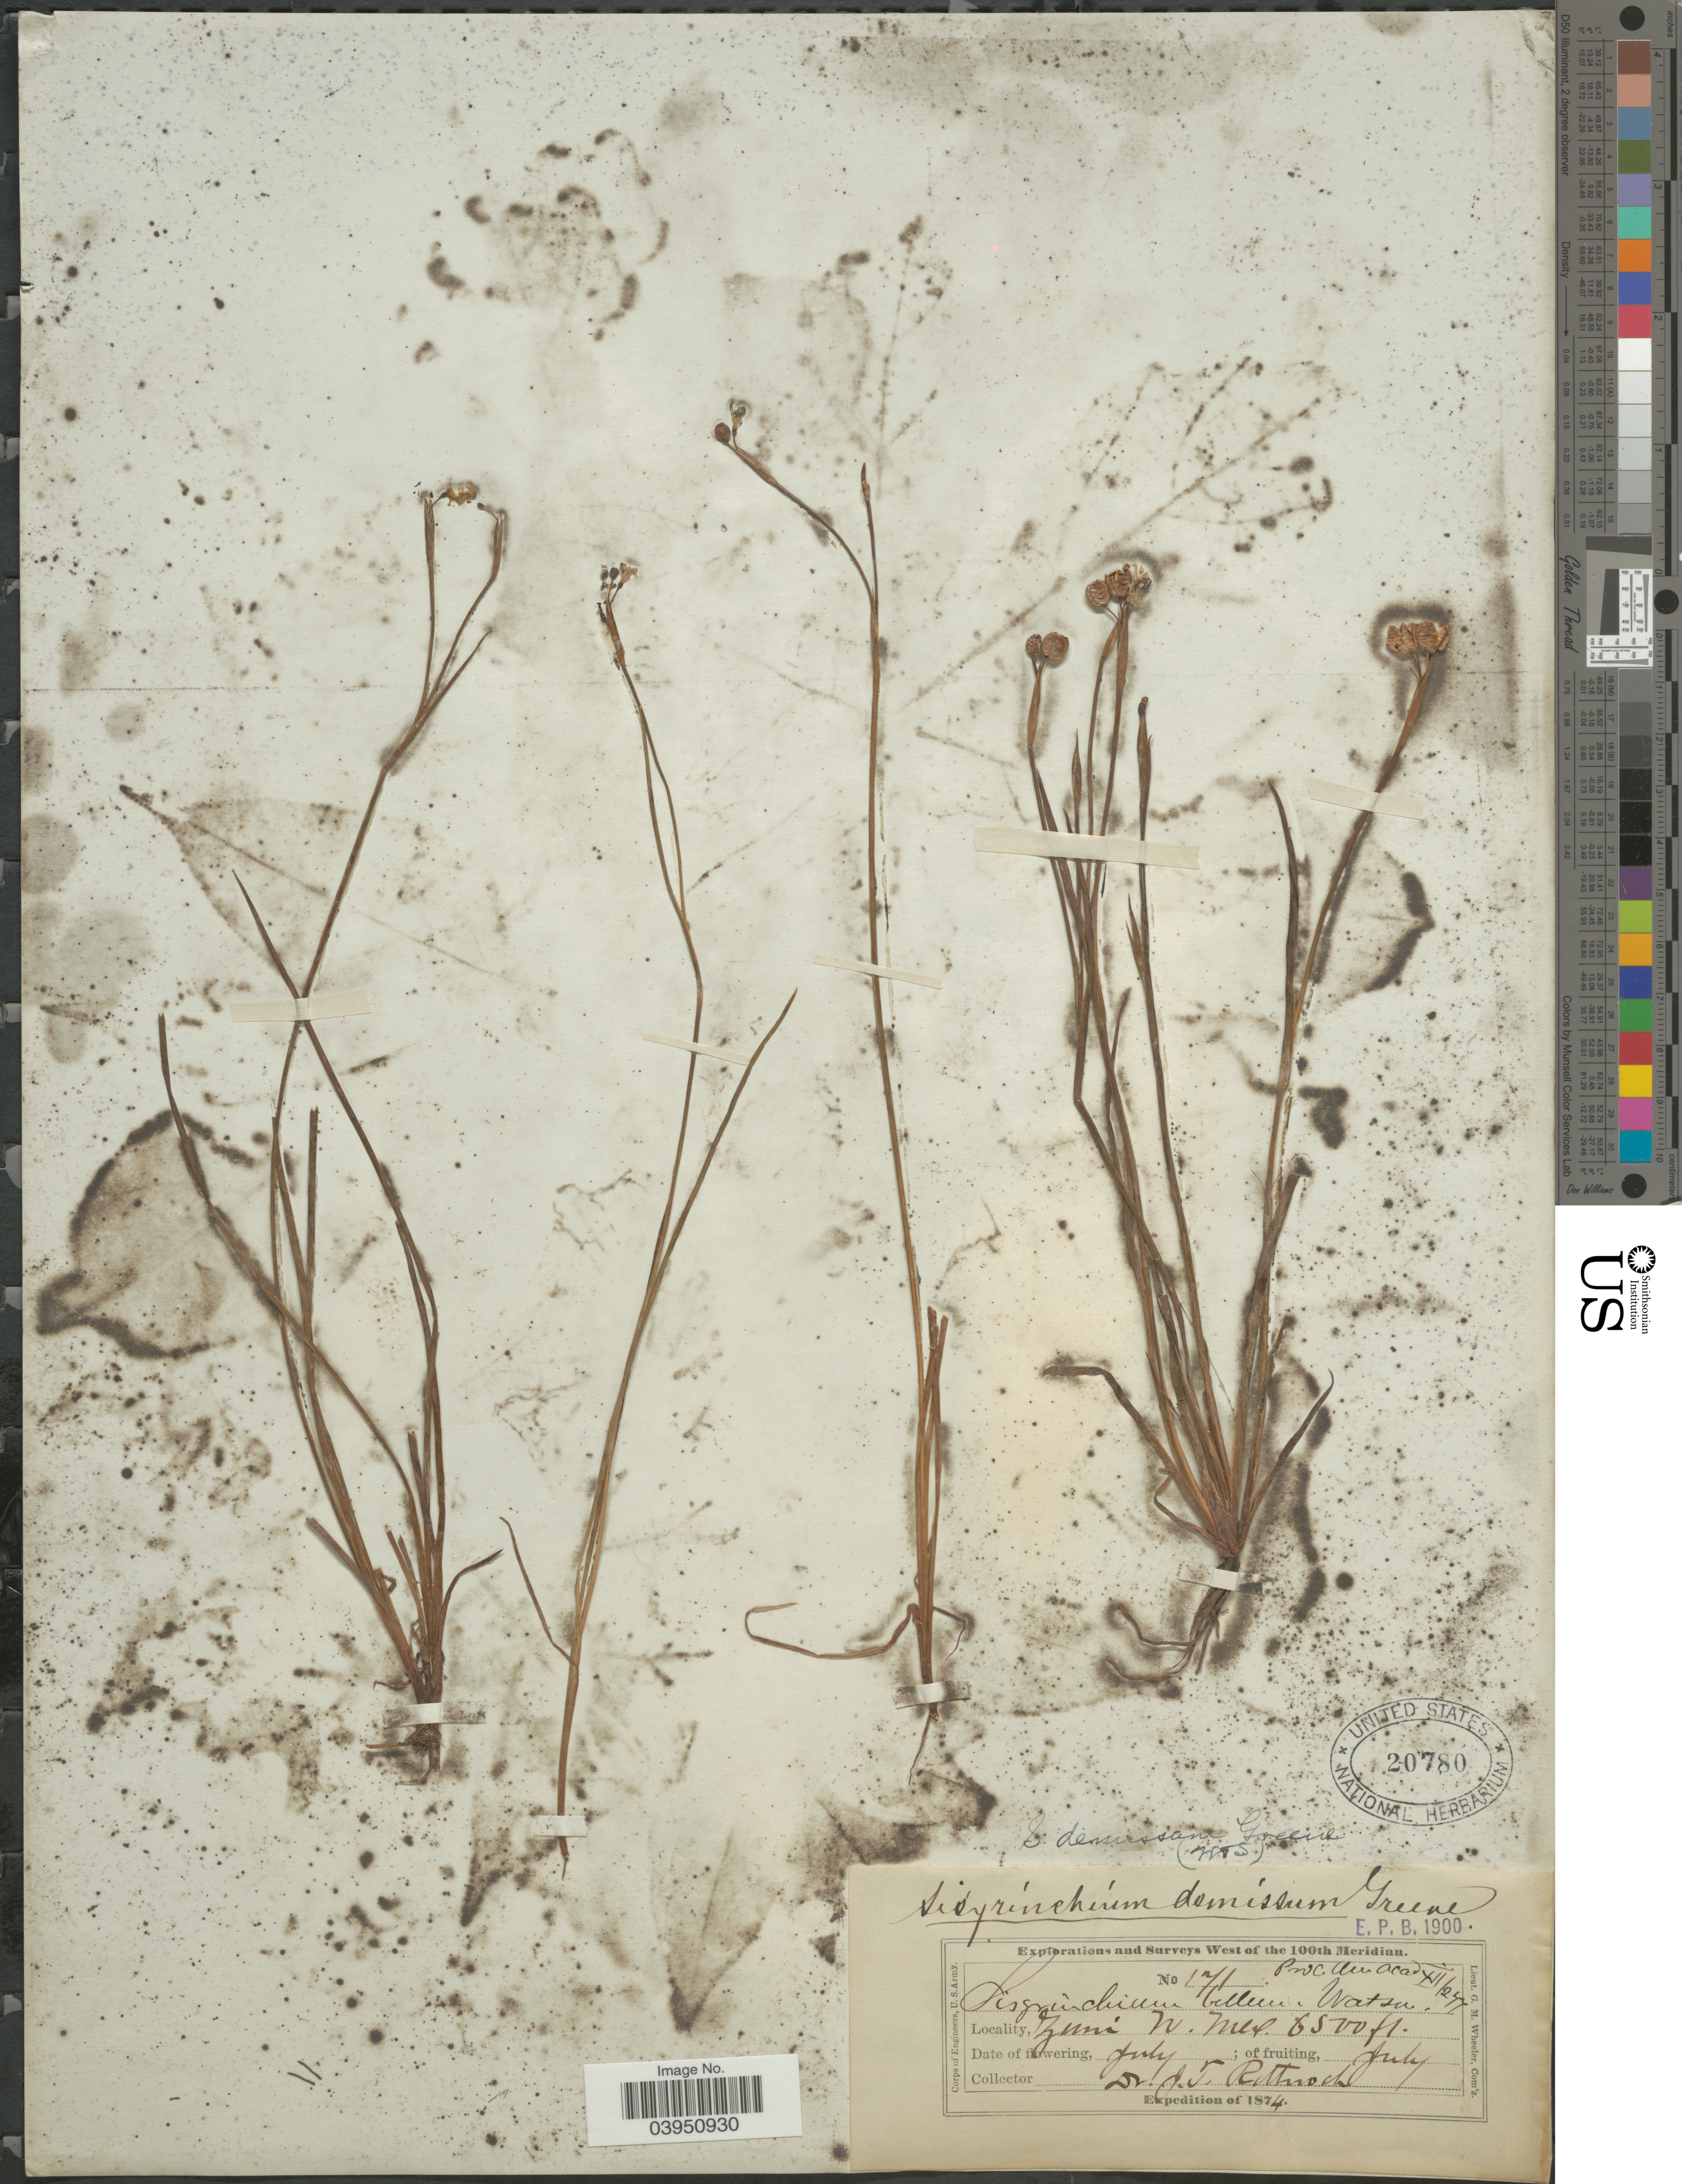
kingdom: Plantae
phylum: Tracheophyta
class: Liliopsida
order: Asparagales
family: Iridaceae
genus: Sisyrinchium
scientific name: Sisyrinchium demissum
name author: Greene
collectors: J. Rithnoch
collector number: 171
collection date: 1874-07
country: United States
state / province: New Mexico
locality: Zuni.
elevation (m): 1981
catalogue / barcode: US 20780